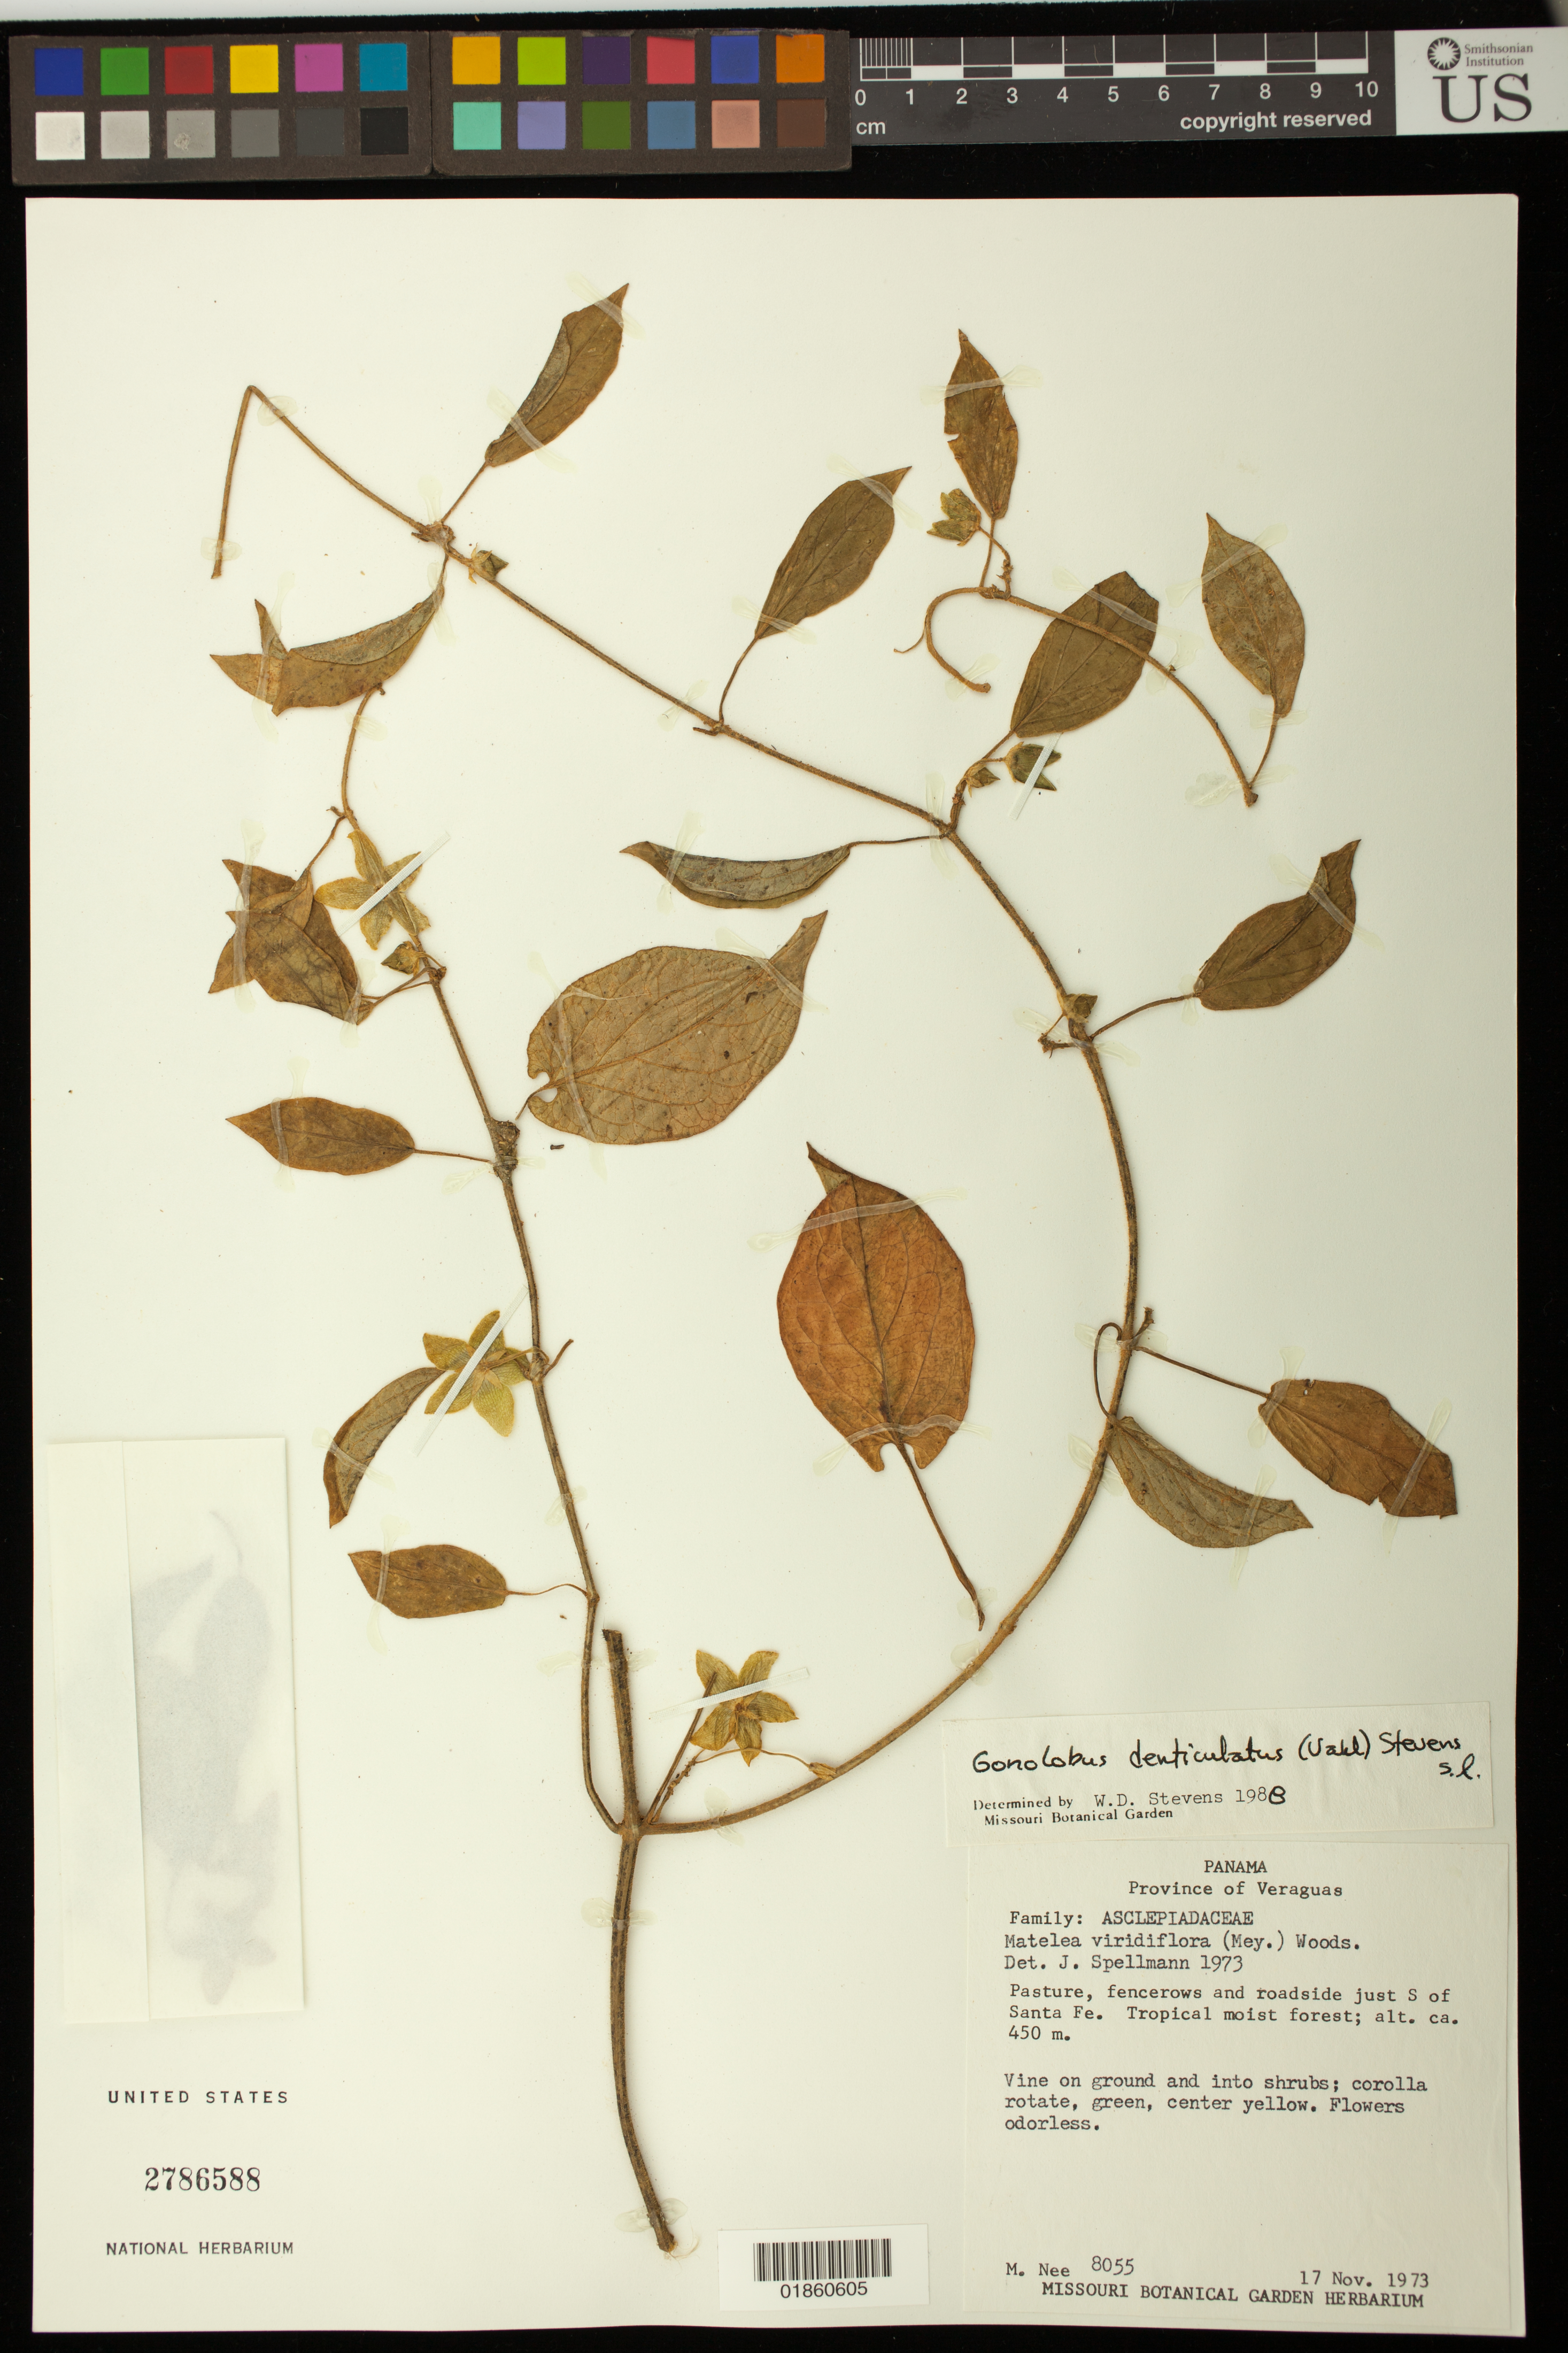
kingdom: Plantae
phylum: Tracheophyta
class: Magnoliopsida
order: Gentianales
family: Apocynaceae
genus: Gonolobus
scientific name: Gonolobus denticulatus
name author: (Vahl) W.D. Stevens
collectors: M. Nee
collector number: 8055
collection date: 1973-11-17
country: Panama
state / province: Veraguas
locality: Just S of Santa Fe.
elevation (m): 450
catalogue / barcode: US 2786588